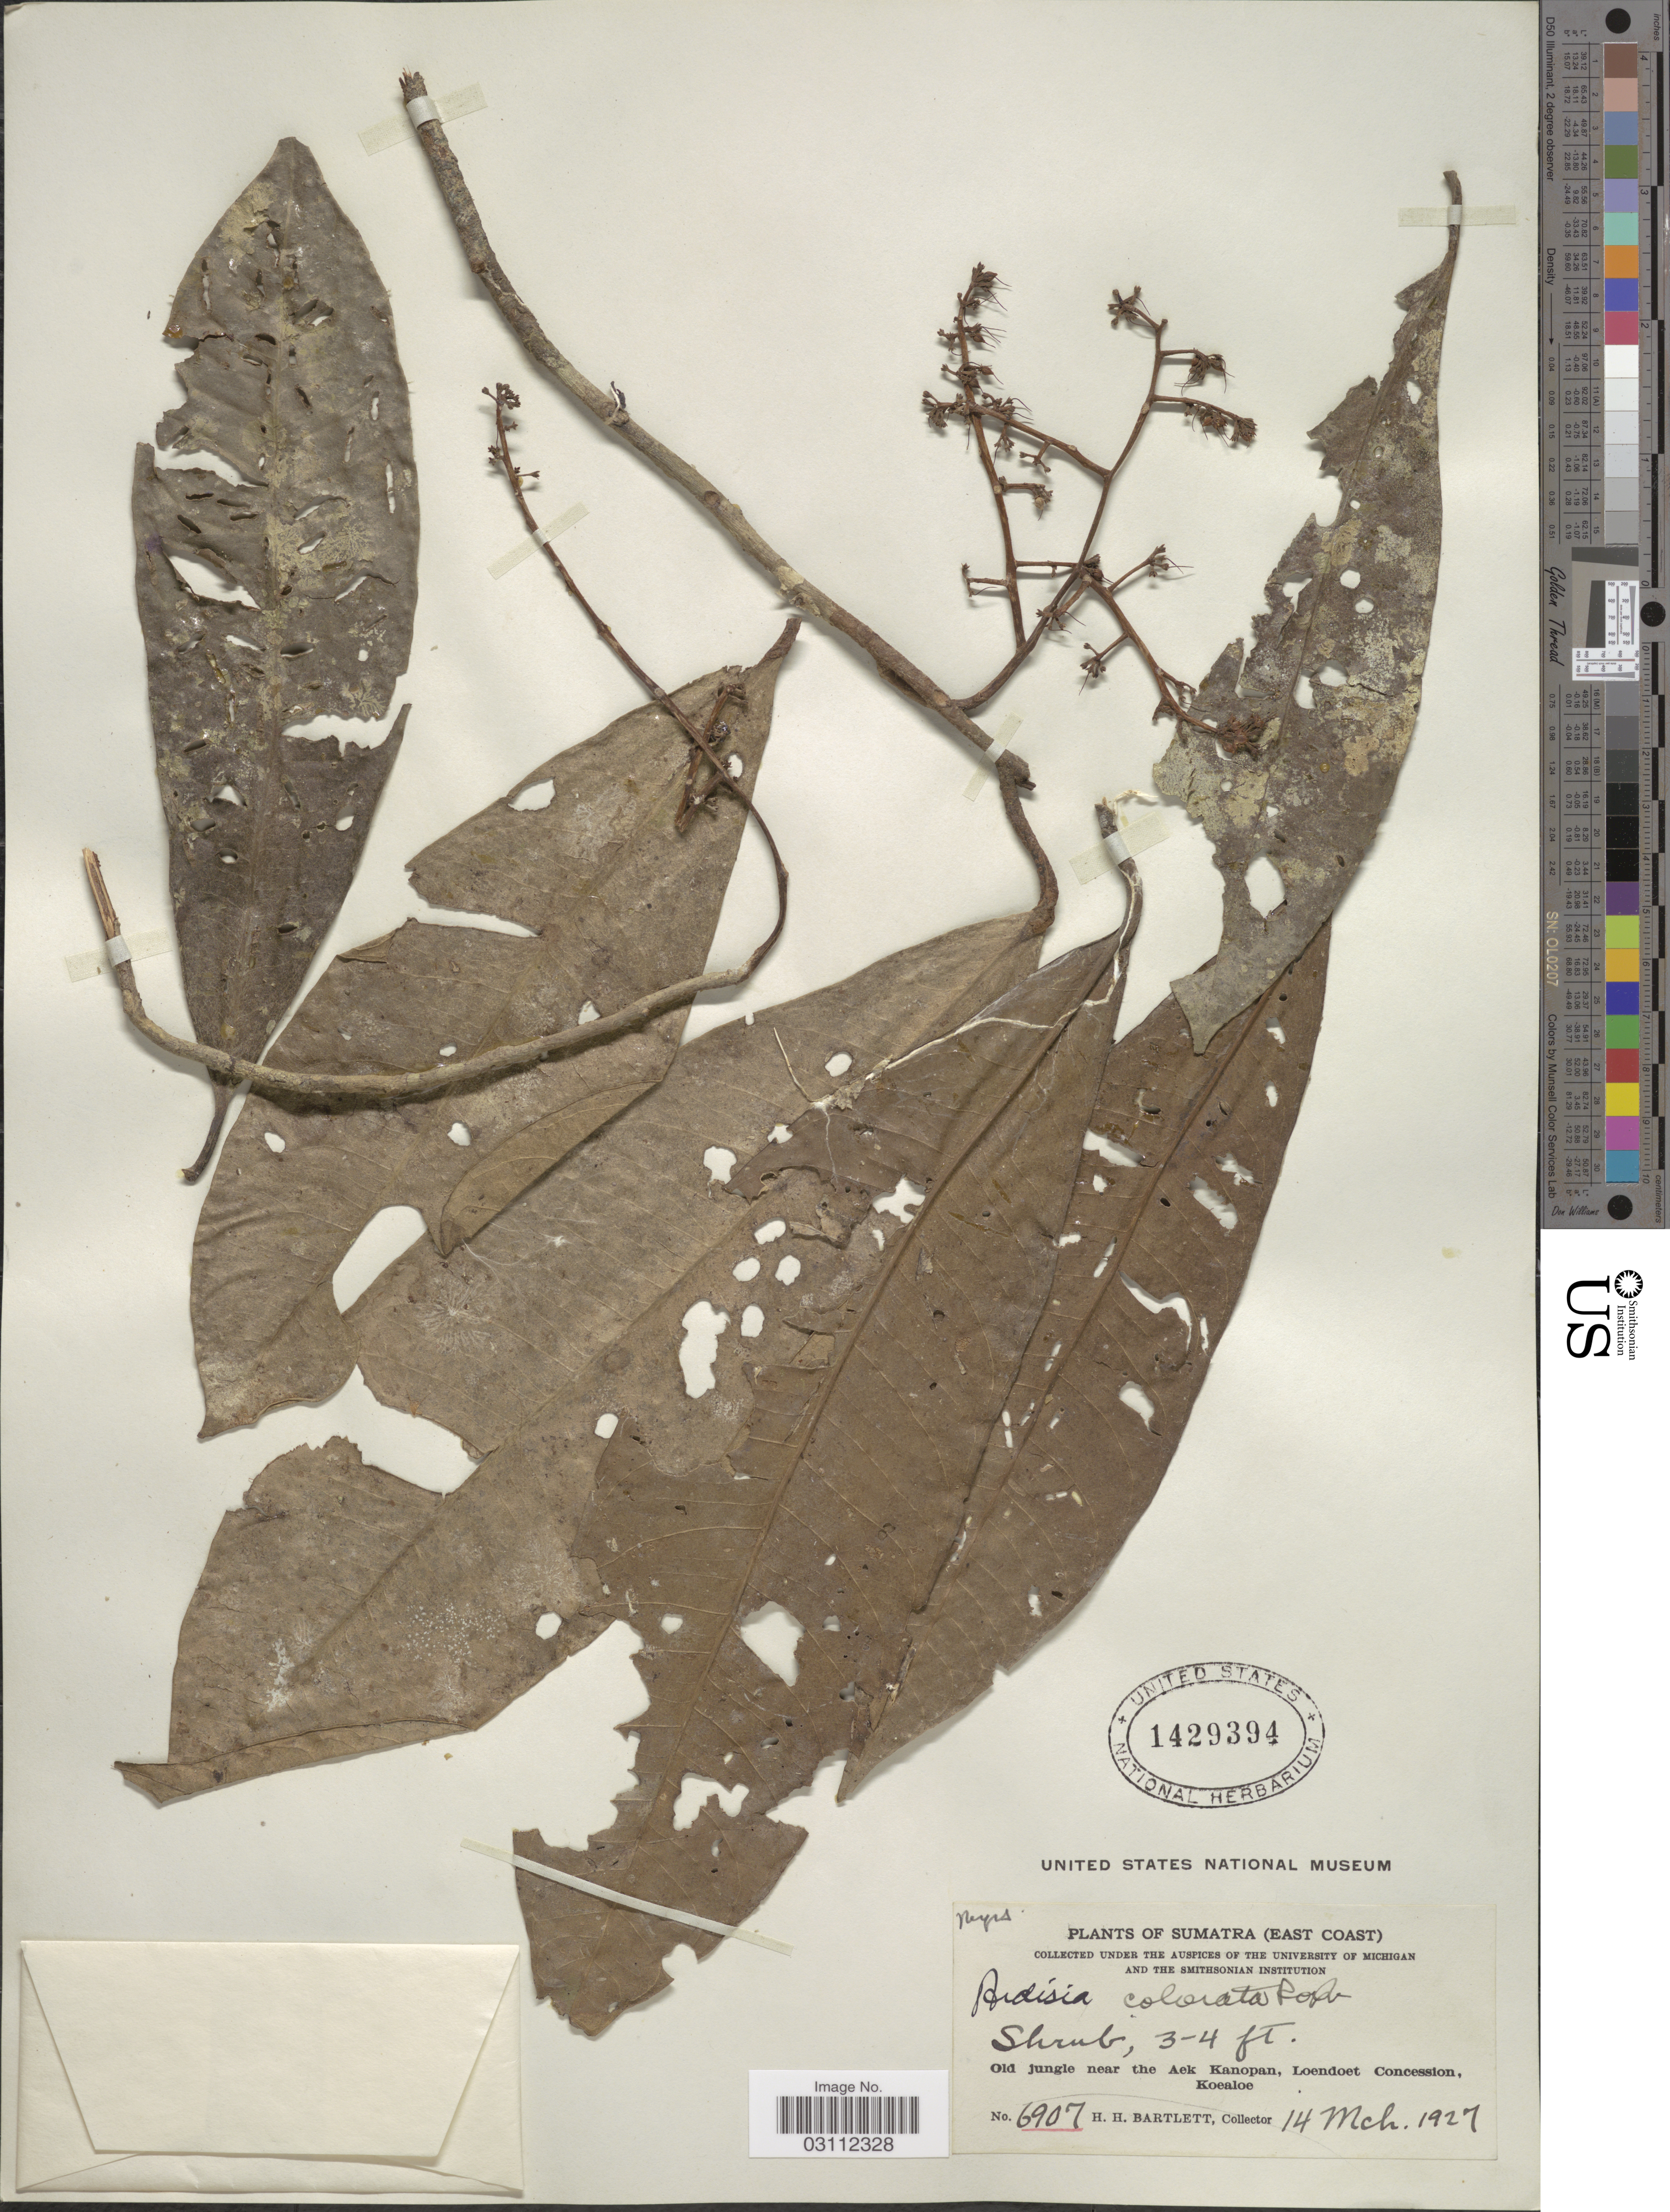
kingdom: Plantae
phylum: Tracheophyta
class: Magnoliopsida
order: Ericales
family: Primulaceae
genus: Ardisia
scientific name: Ardisia colorata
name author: Roxb.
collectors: H. H. Bartlett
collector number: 6907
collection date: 1927-03-14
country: Indonesia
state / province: Sumatra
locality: (East Coast). Old jungle near the Aek Kanopan, Loendoet Concession, Koealoe.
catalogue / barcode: US 1429394